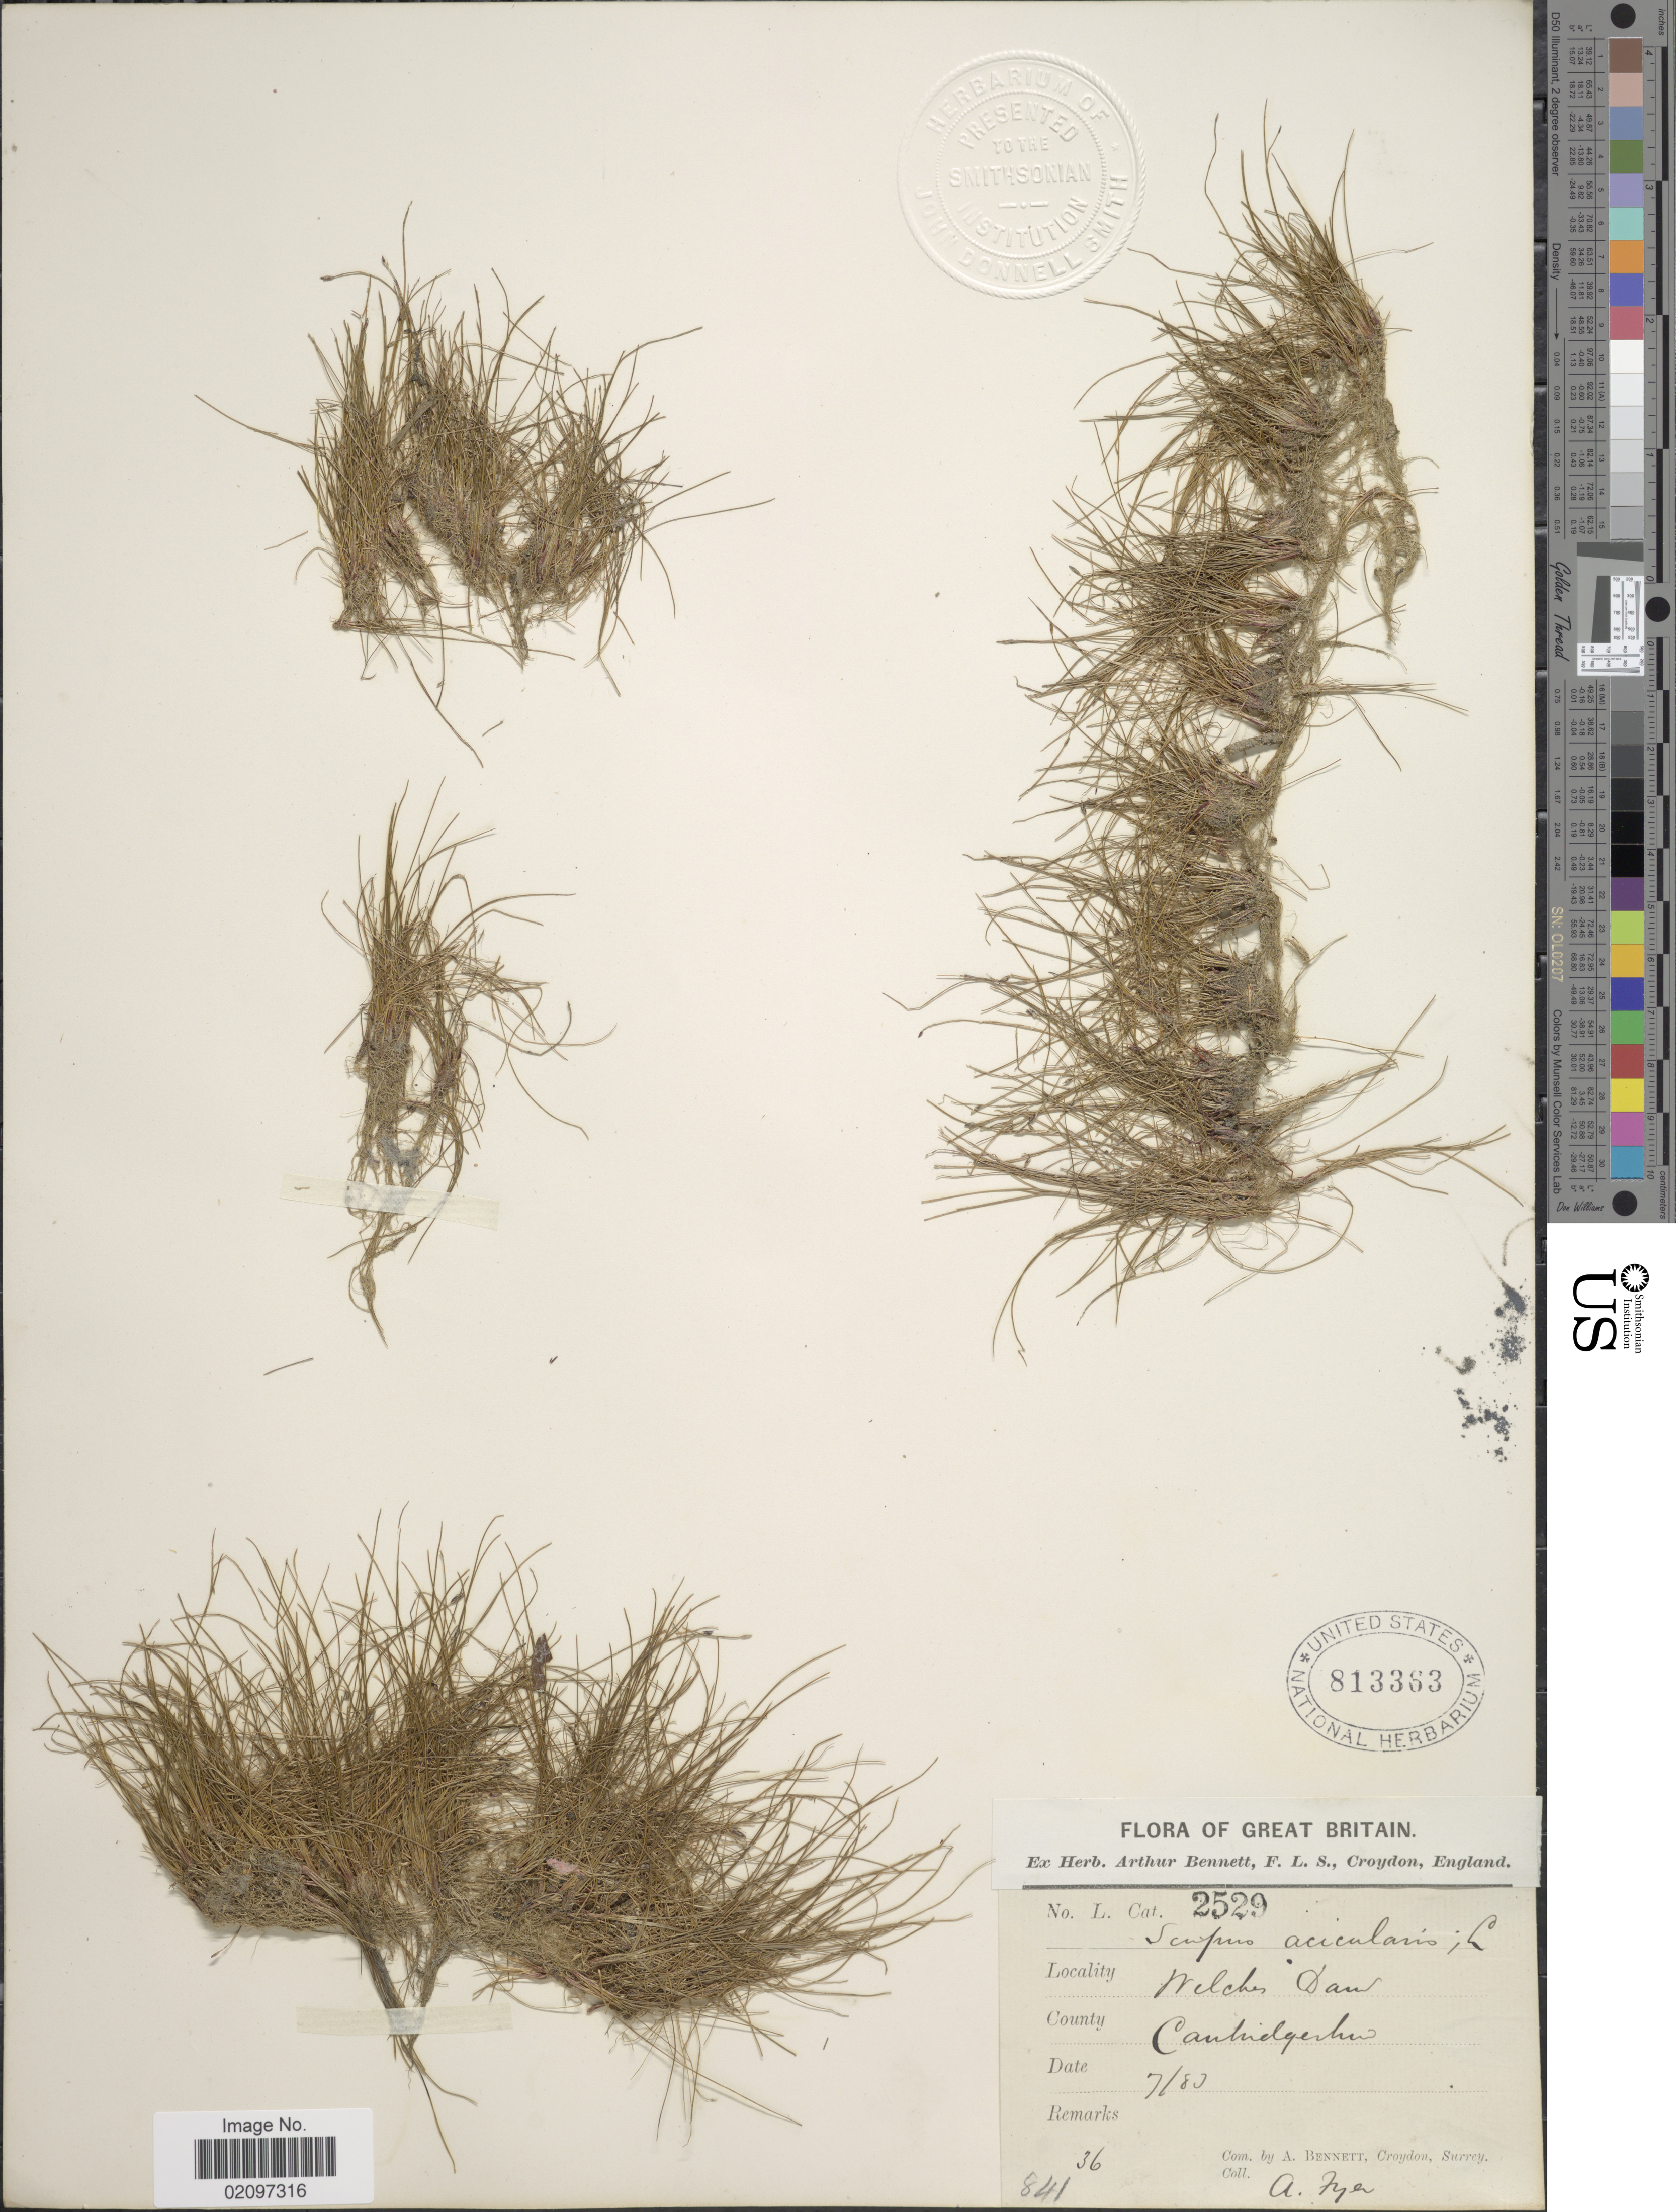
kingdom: Plantae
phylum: Tracheophyta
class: Liliopsida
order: Poales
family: Cyperaceae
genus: Eleocharis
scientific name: Eleocharis acicularis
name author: (L.) Roem. & Schult.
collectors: A. Fyer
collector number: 2529/36/841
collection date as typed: Transcribed d/m/y: /7/83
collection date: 1883-07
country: United Kingdom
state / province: England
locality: Great Britain, Welches Dam, County Cambridgeshire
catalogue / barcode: US 813363